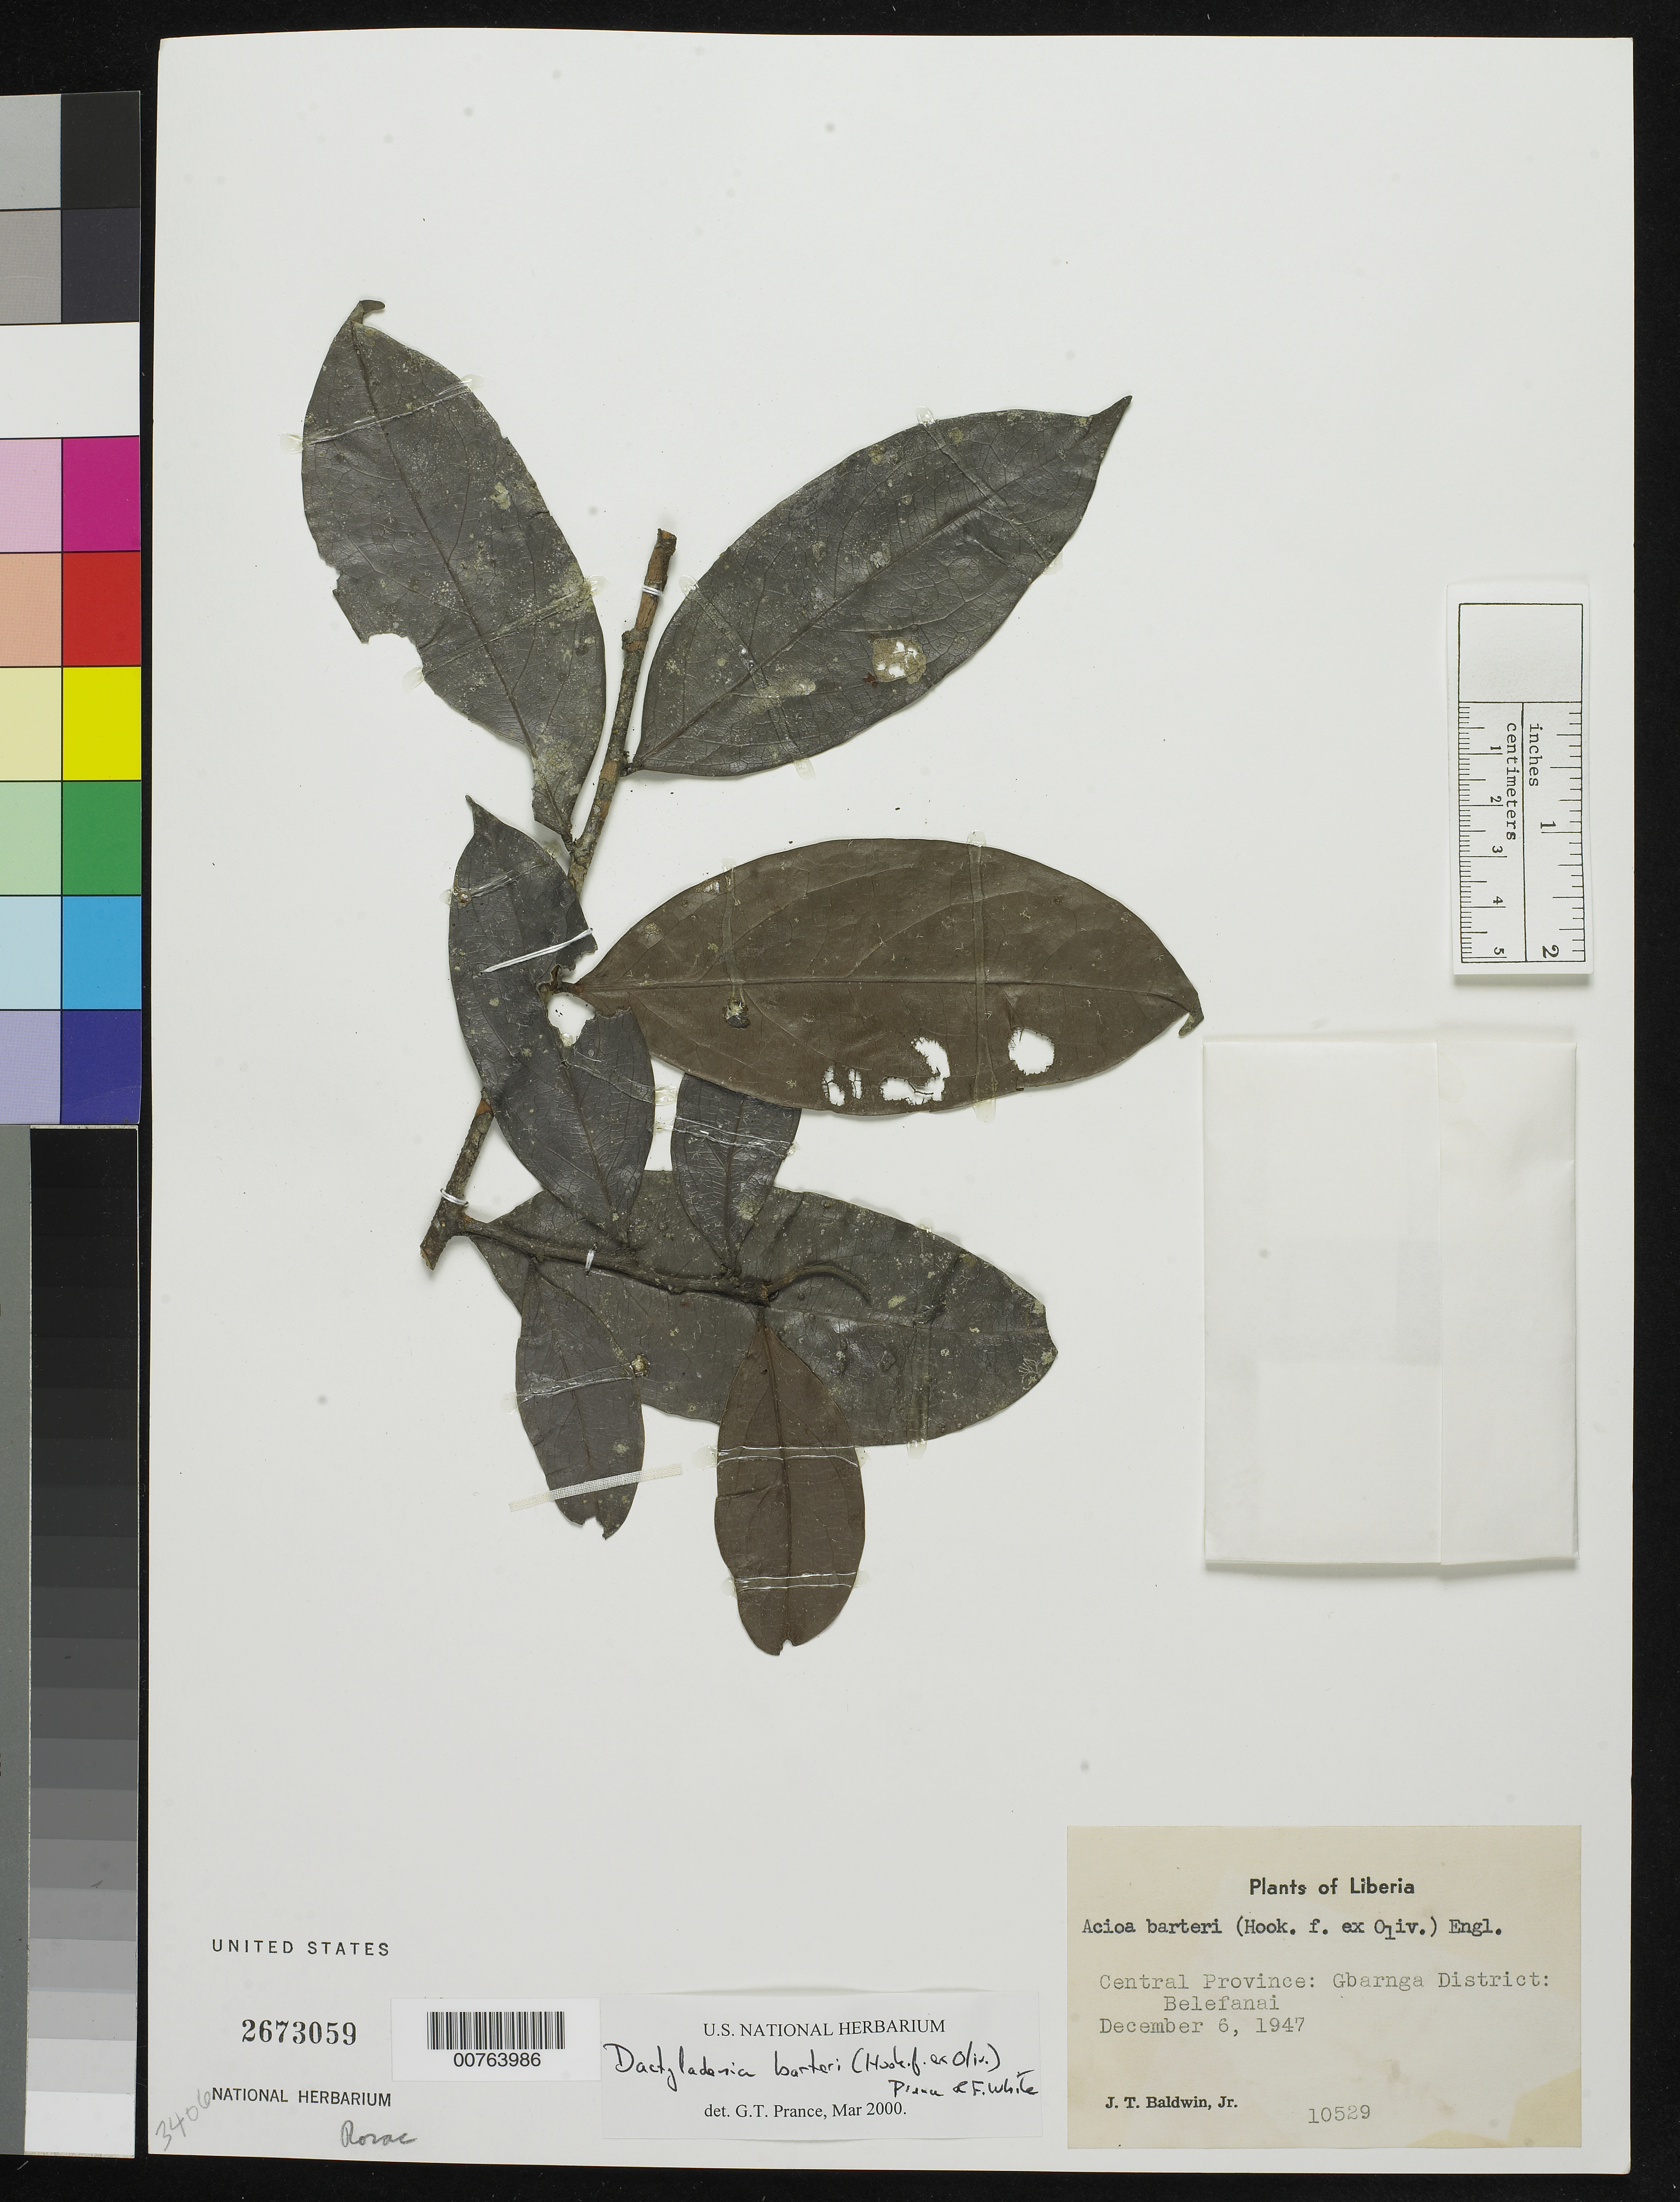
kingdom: Plantae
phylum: Tracheophyta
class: Magnoliopsida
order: Malpighiales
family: Chrysobalanaceae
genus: Dactyladenia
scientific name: Dactyladenia barteri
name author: (Hook. f. ex Oliv.) Prance & F. White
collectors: J. T. Baldwin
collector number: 10529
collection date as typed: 6 Dec 1947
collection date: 1947-12-06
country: Liberia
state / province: Bong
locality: Central Province: Gbarnga District, Belefanai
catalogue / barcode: US 2673059